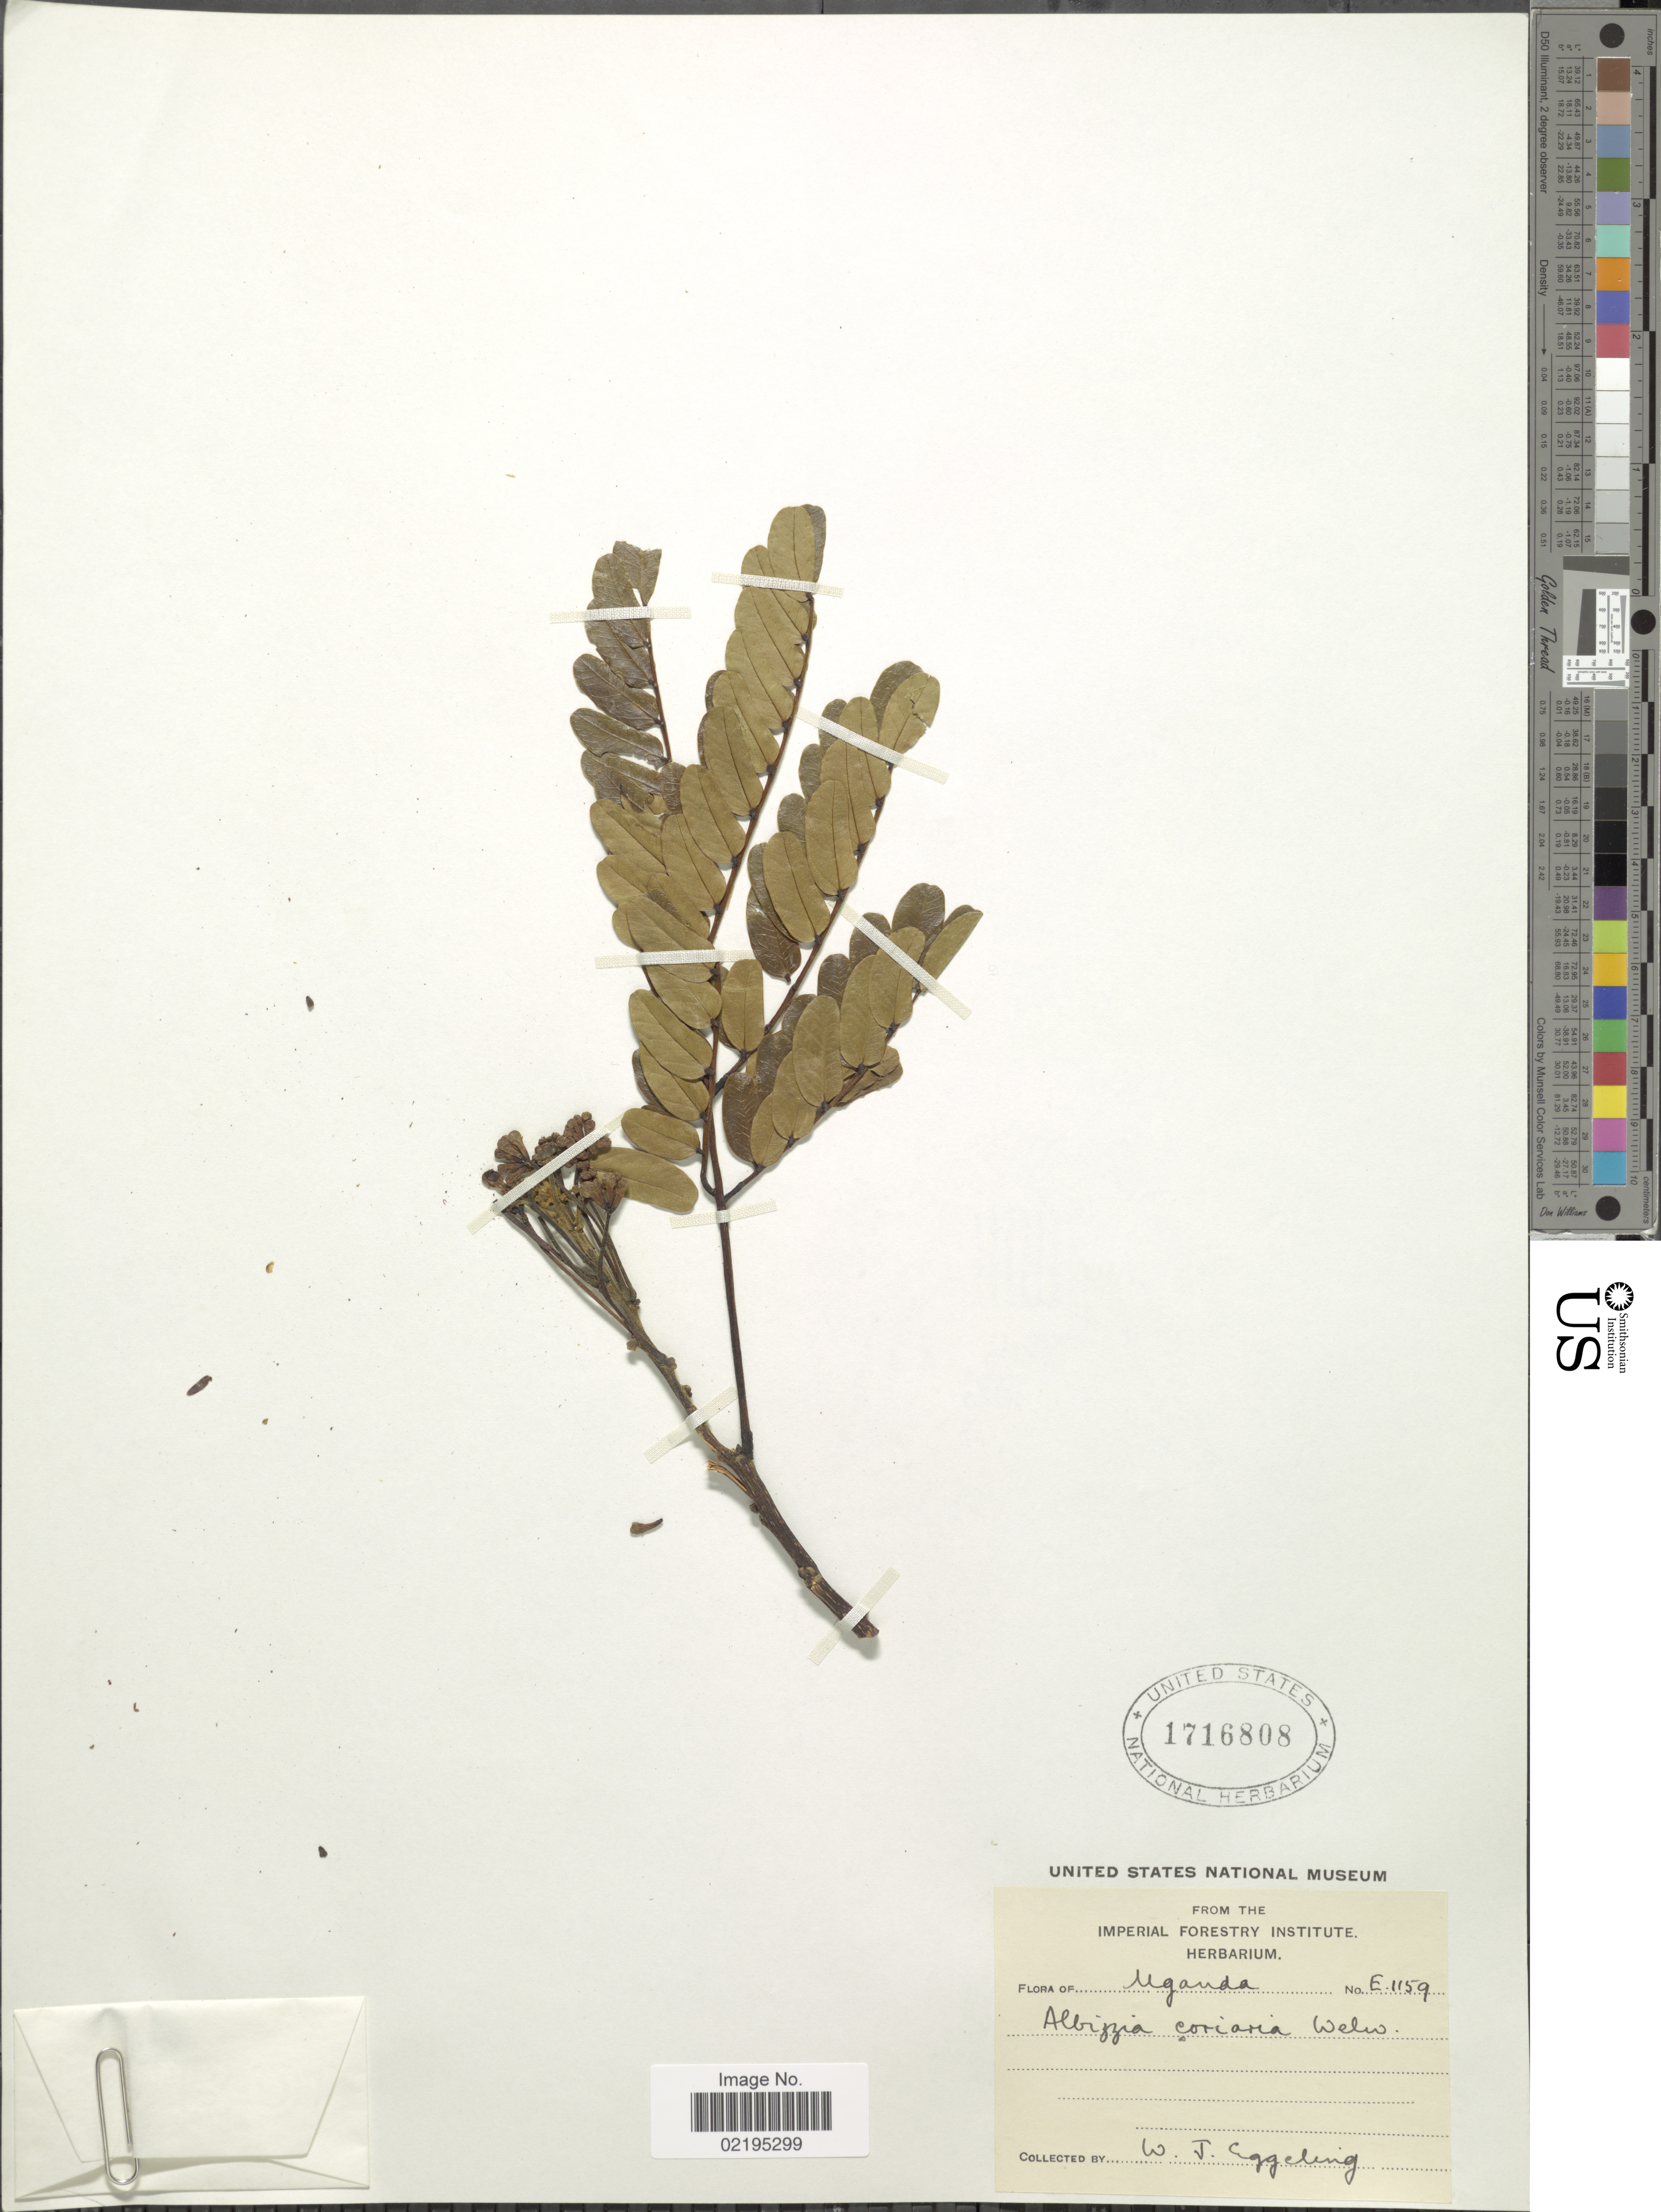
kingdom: Plantae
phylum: Tracheophyta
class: Magnoliopsida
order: Fabales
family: Fabaceae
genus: Albizia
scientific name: Albizia coriaria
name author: Oliv. ex Welw.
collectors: W. Eggeling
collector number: E1159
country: Uganda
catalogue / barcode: US 1716808